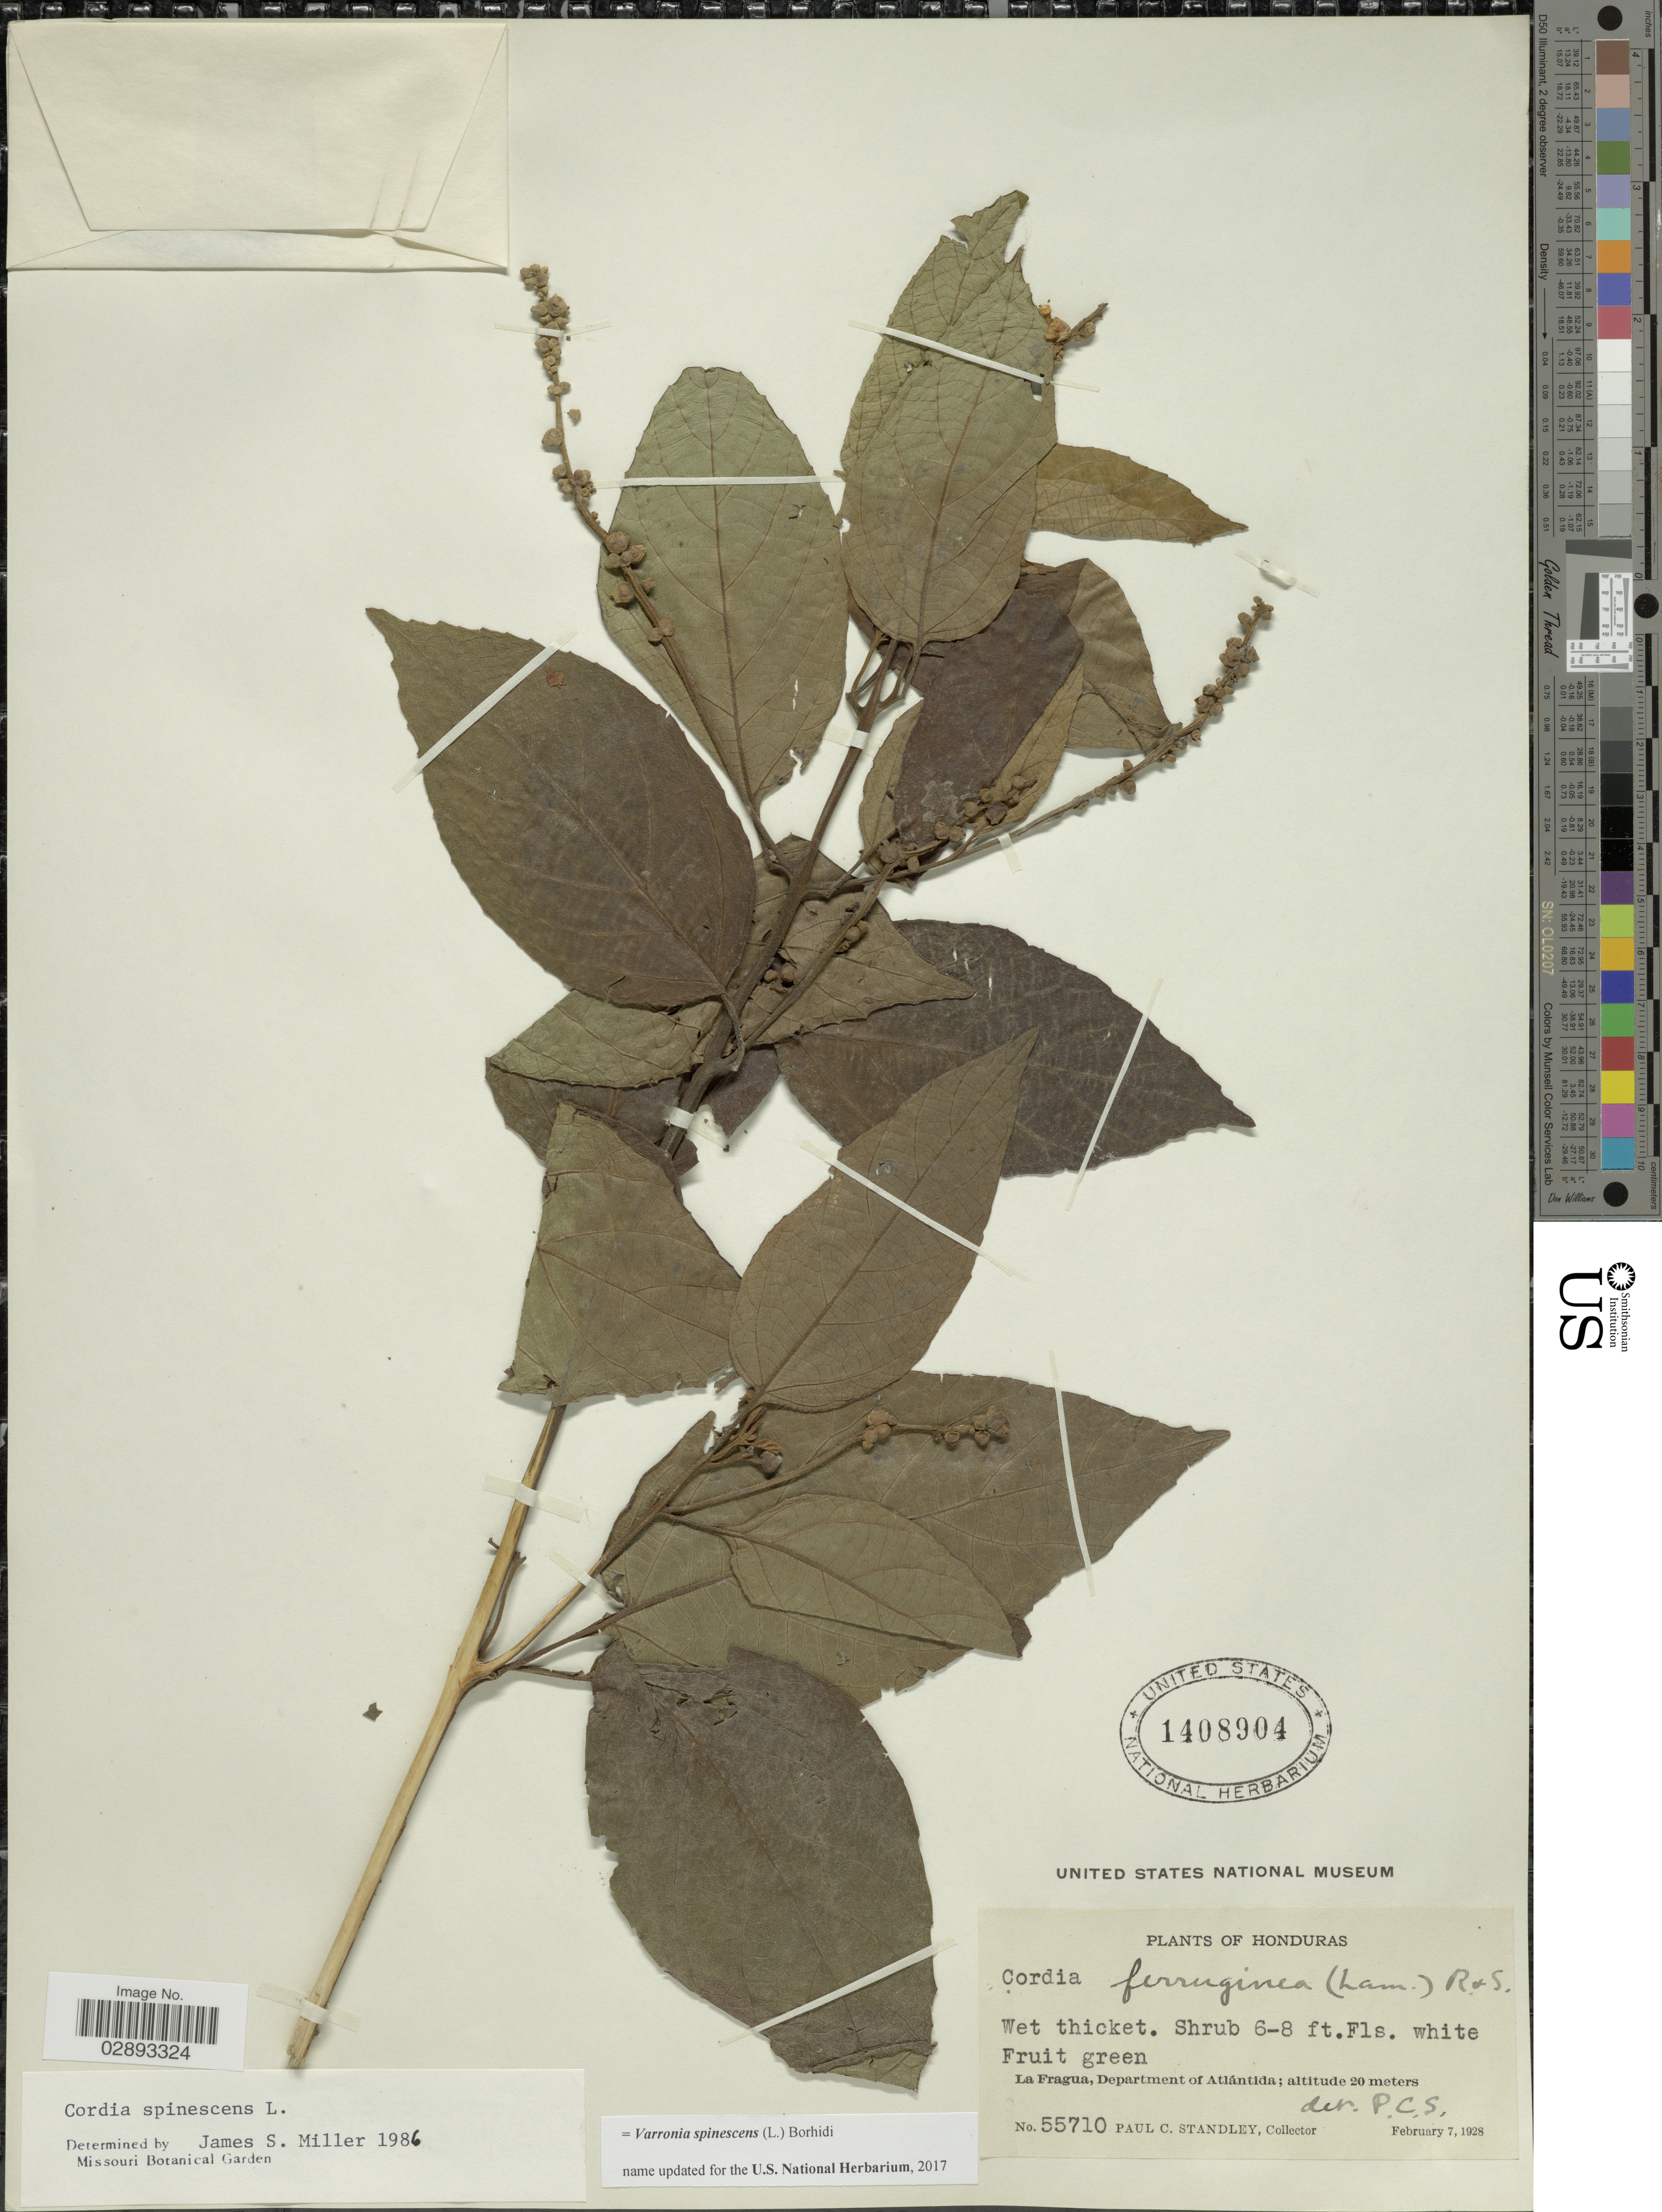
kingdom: Plantae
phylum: Tracheophyta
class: Magnoliopsida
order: Boraginales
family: Cordiaceae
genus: Varronia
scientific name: Varronia spinescens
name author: (L.) Borhidi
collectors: P. C. Standley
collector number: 55710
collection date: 1928-02-07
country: Honduras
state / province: Atlántida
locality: La Fragua, Department of Atlántida.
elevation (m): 20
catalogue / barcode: US 1408904